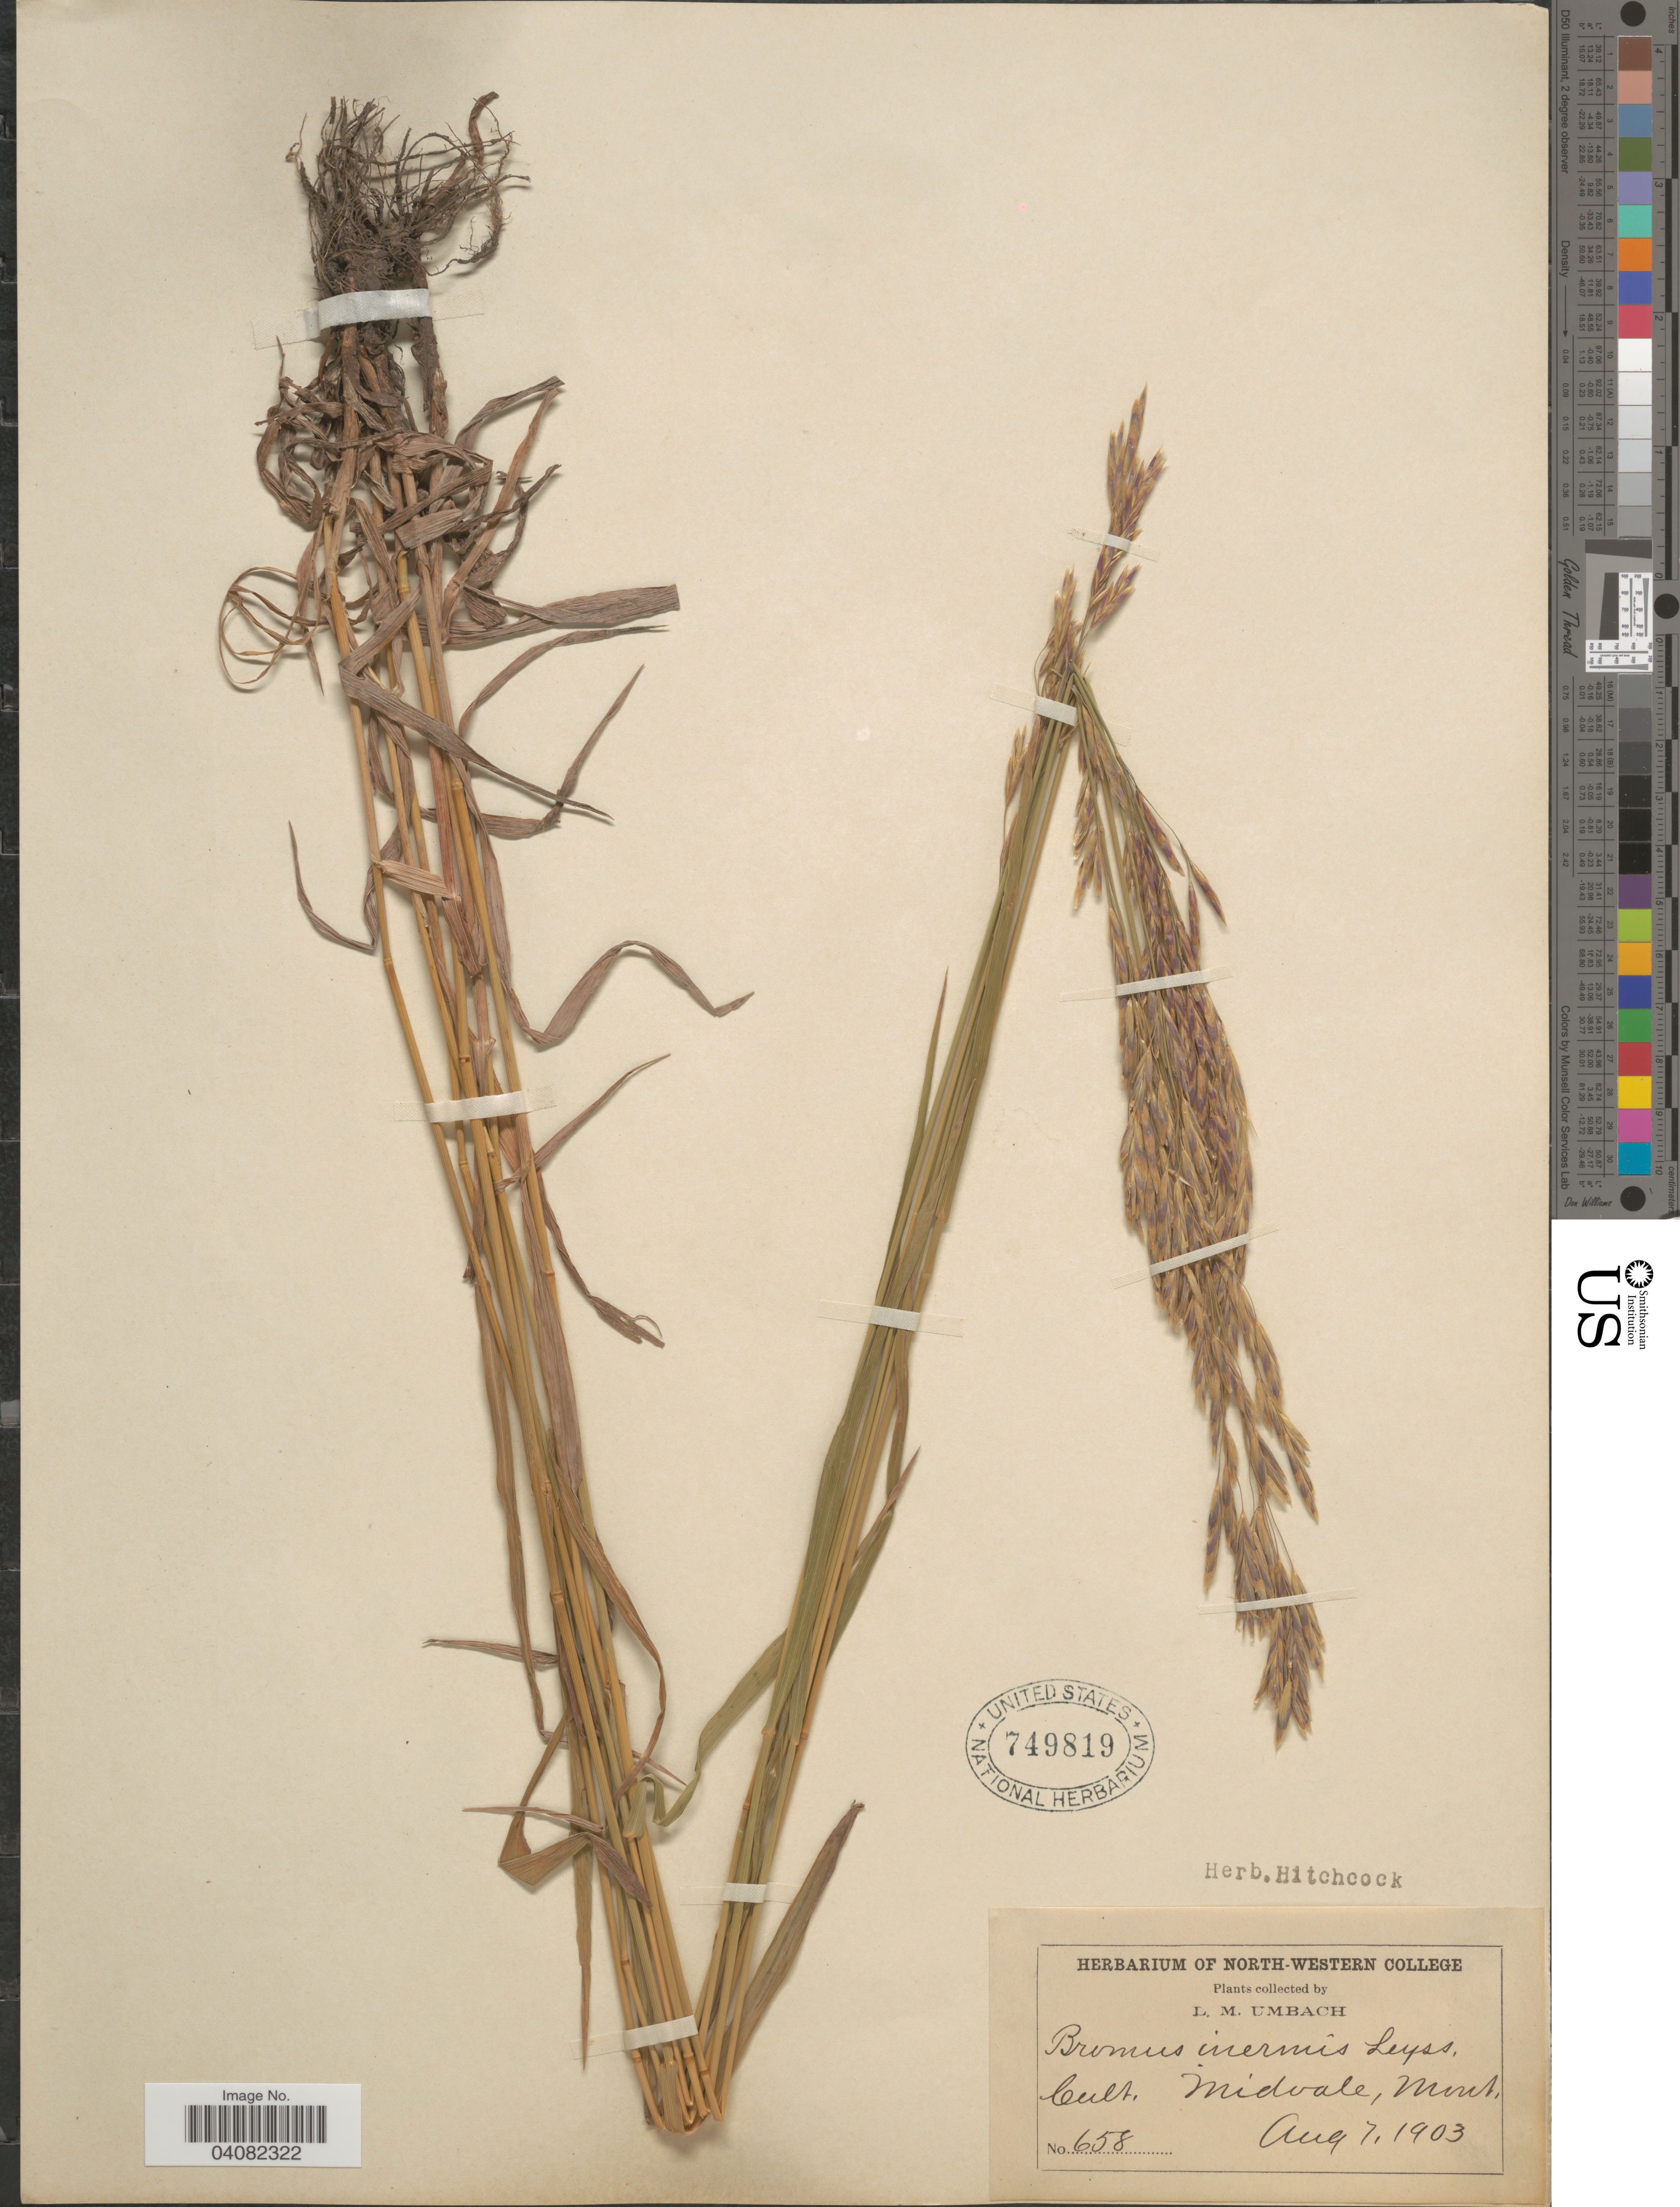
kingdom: Plantae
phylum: Tracheophyta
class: Liliopsida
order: Poales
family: Poaceae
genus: Bromus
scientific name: Bromus inermis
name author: Leyss.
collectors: L. M. Umbach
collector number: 658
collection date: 1903-08-07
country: United States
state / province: Montana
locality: Cult. Midvale.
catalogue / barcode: US 749819